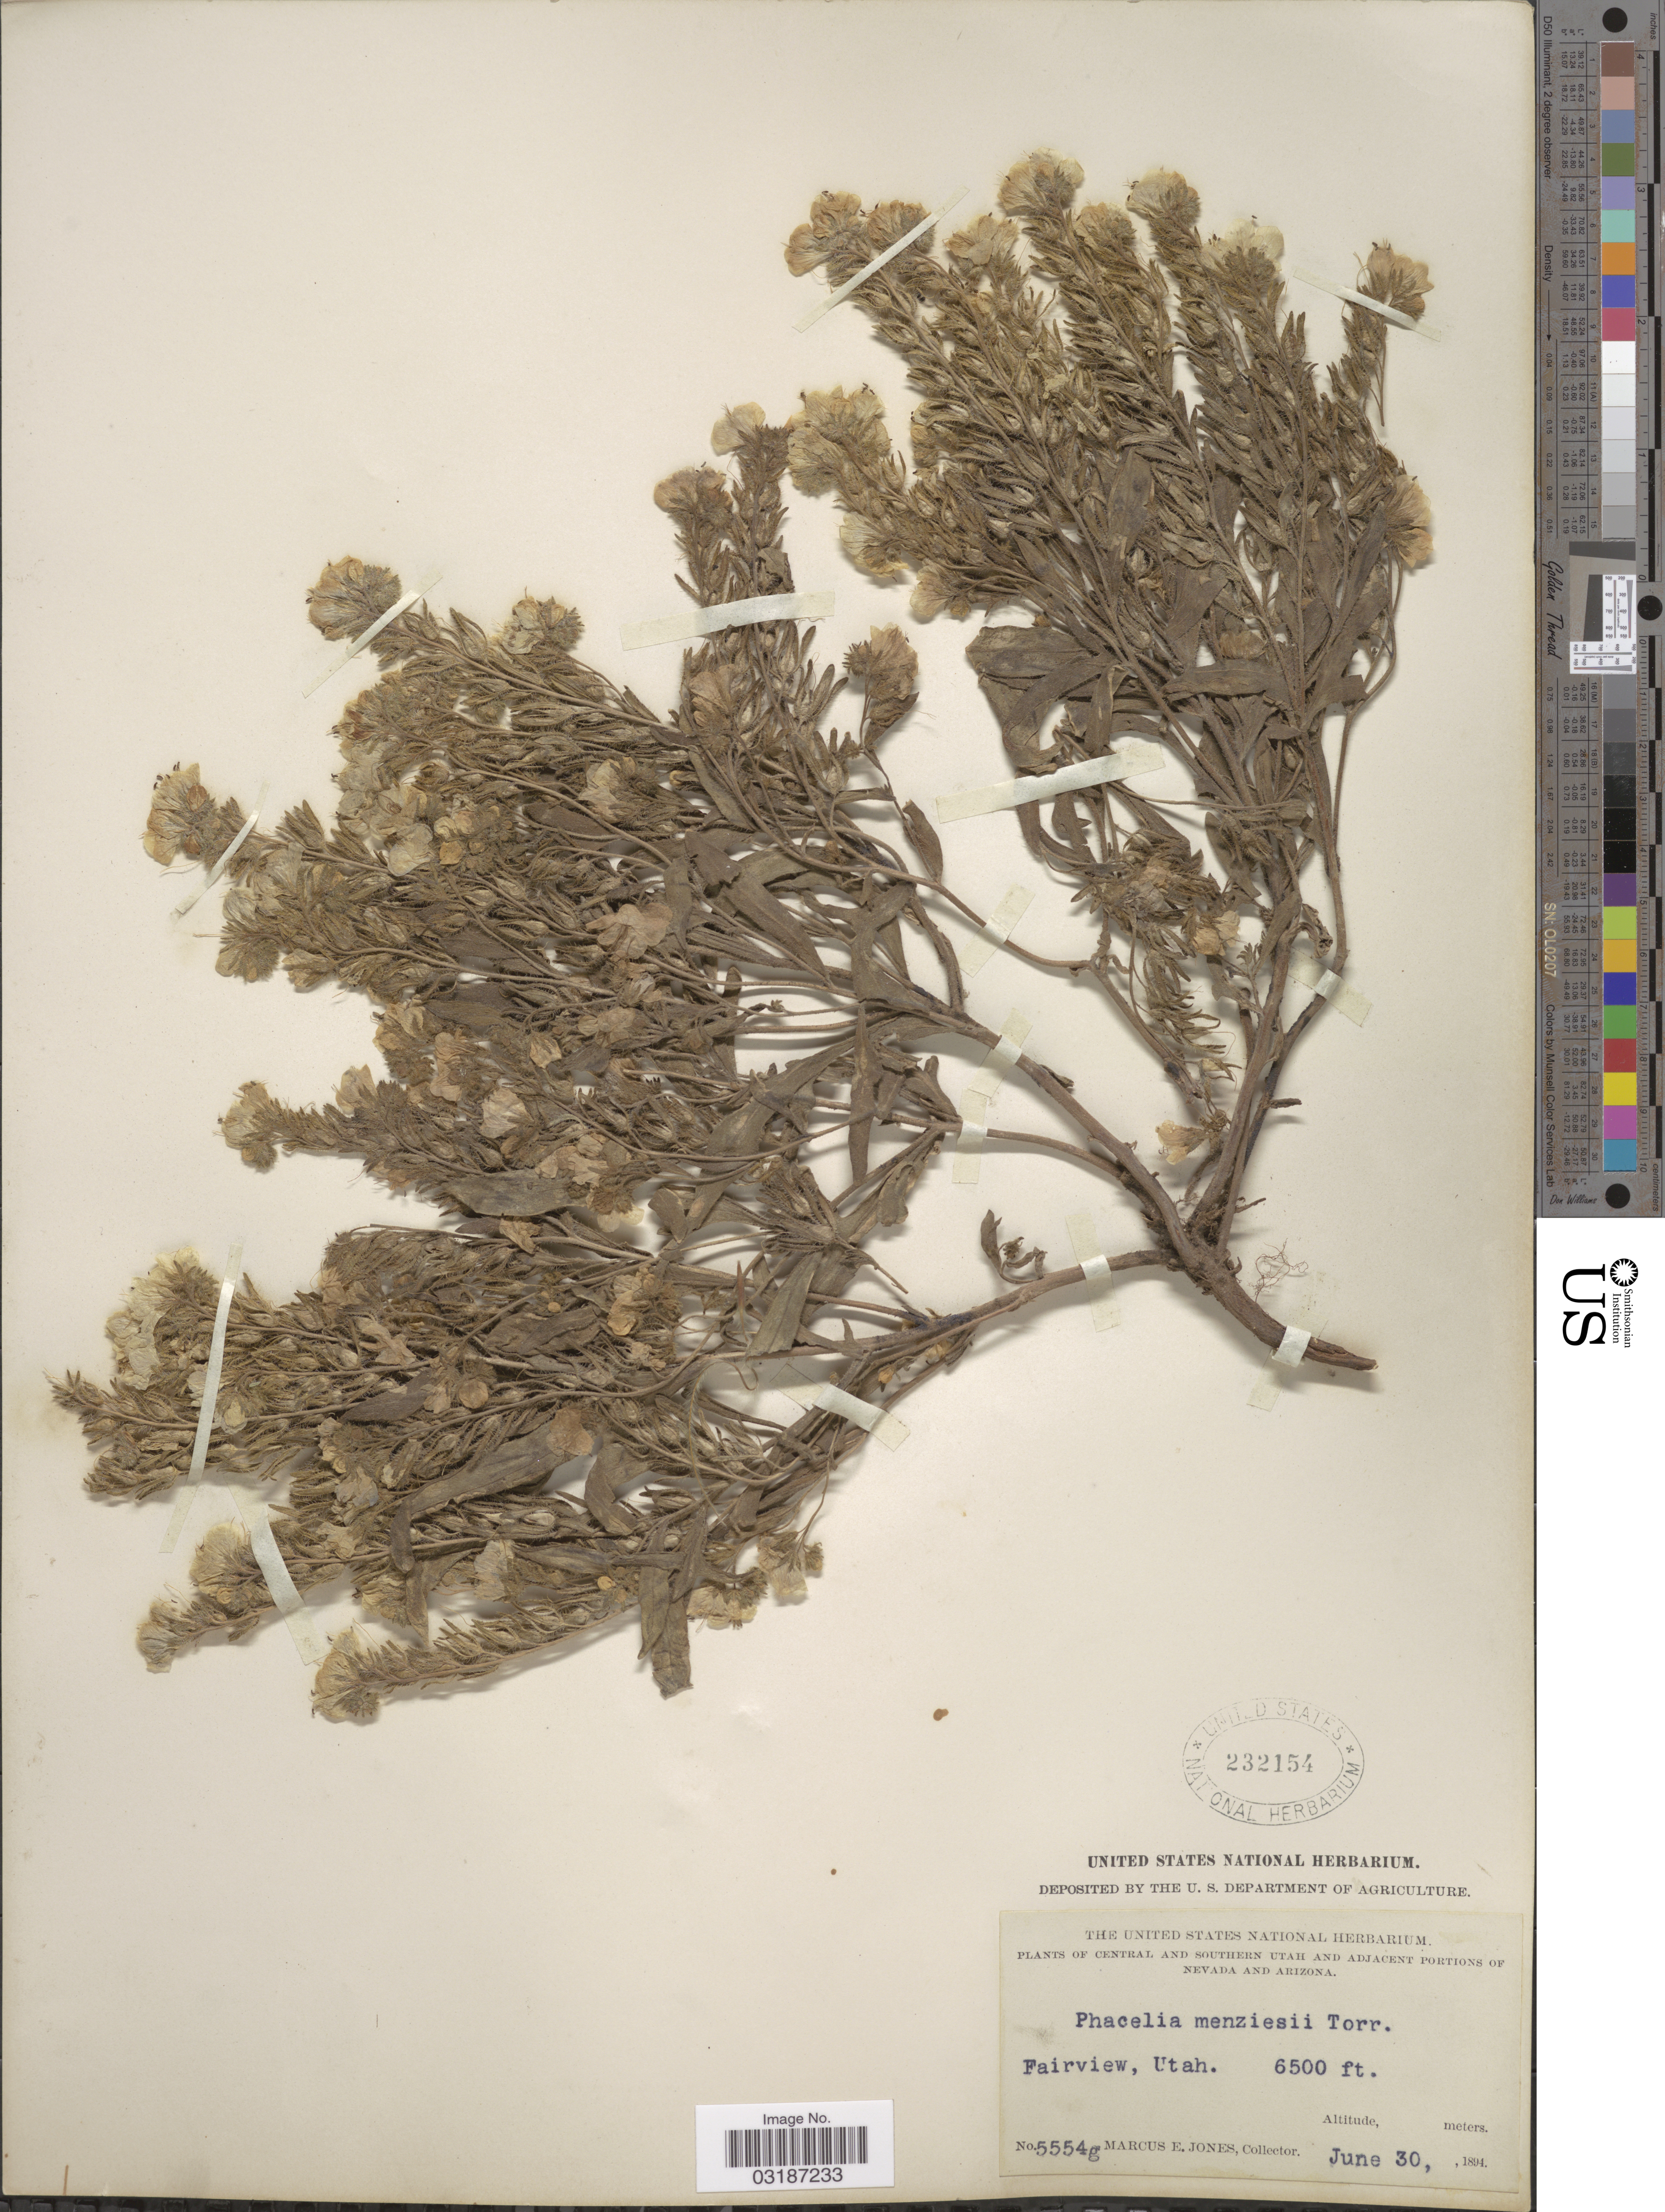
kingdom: Plantae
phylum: Tracheophyta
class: Magnoliopsida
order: Boraginales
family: Hydrophyllaceae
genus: Phacelia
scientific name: Phacelia linearis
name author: (Pursh) Holz.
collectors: M. E. Jones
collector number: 5554g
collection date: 1894-06-30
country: United States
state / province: Utah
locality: Central and Southern Utah. Fairview.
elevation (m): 1981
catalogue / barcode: US 232154